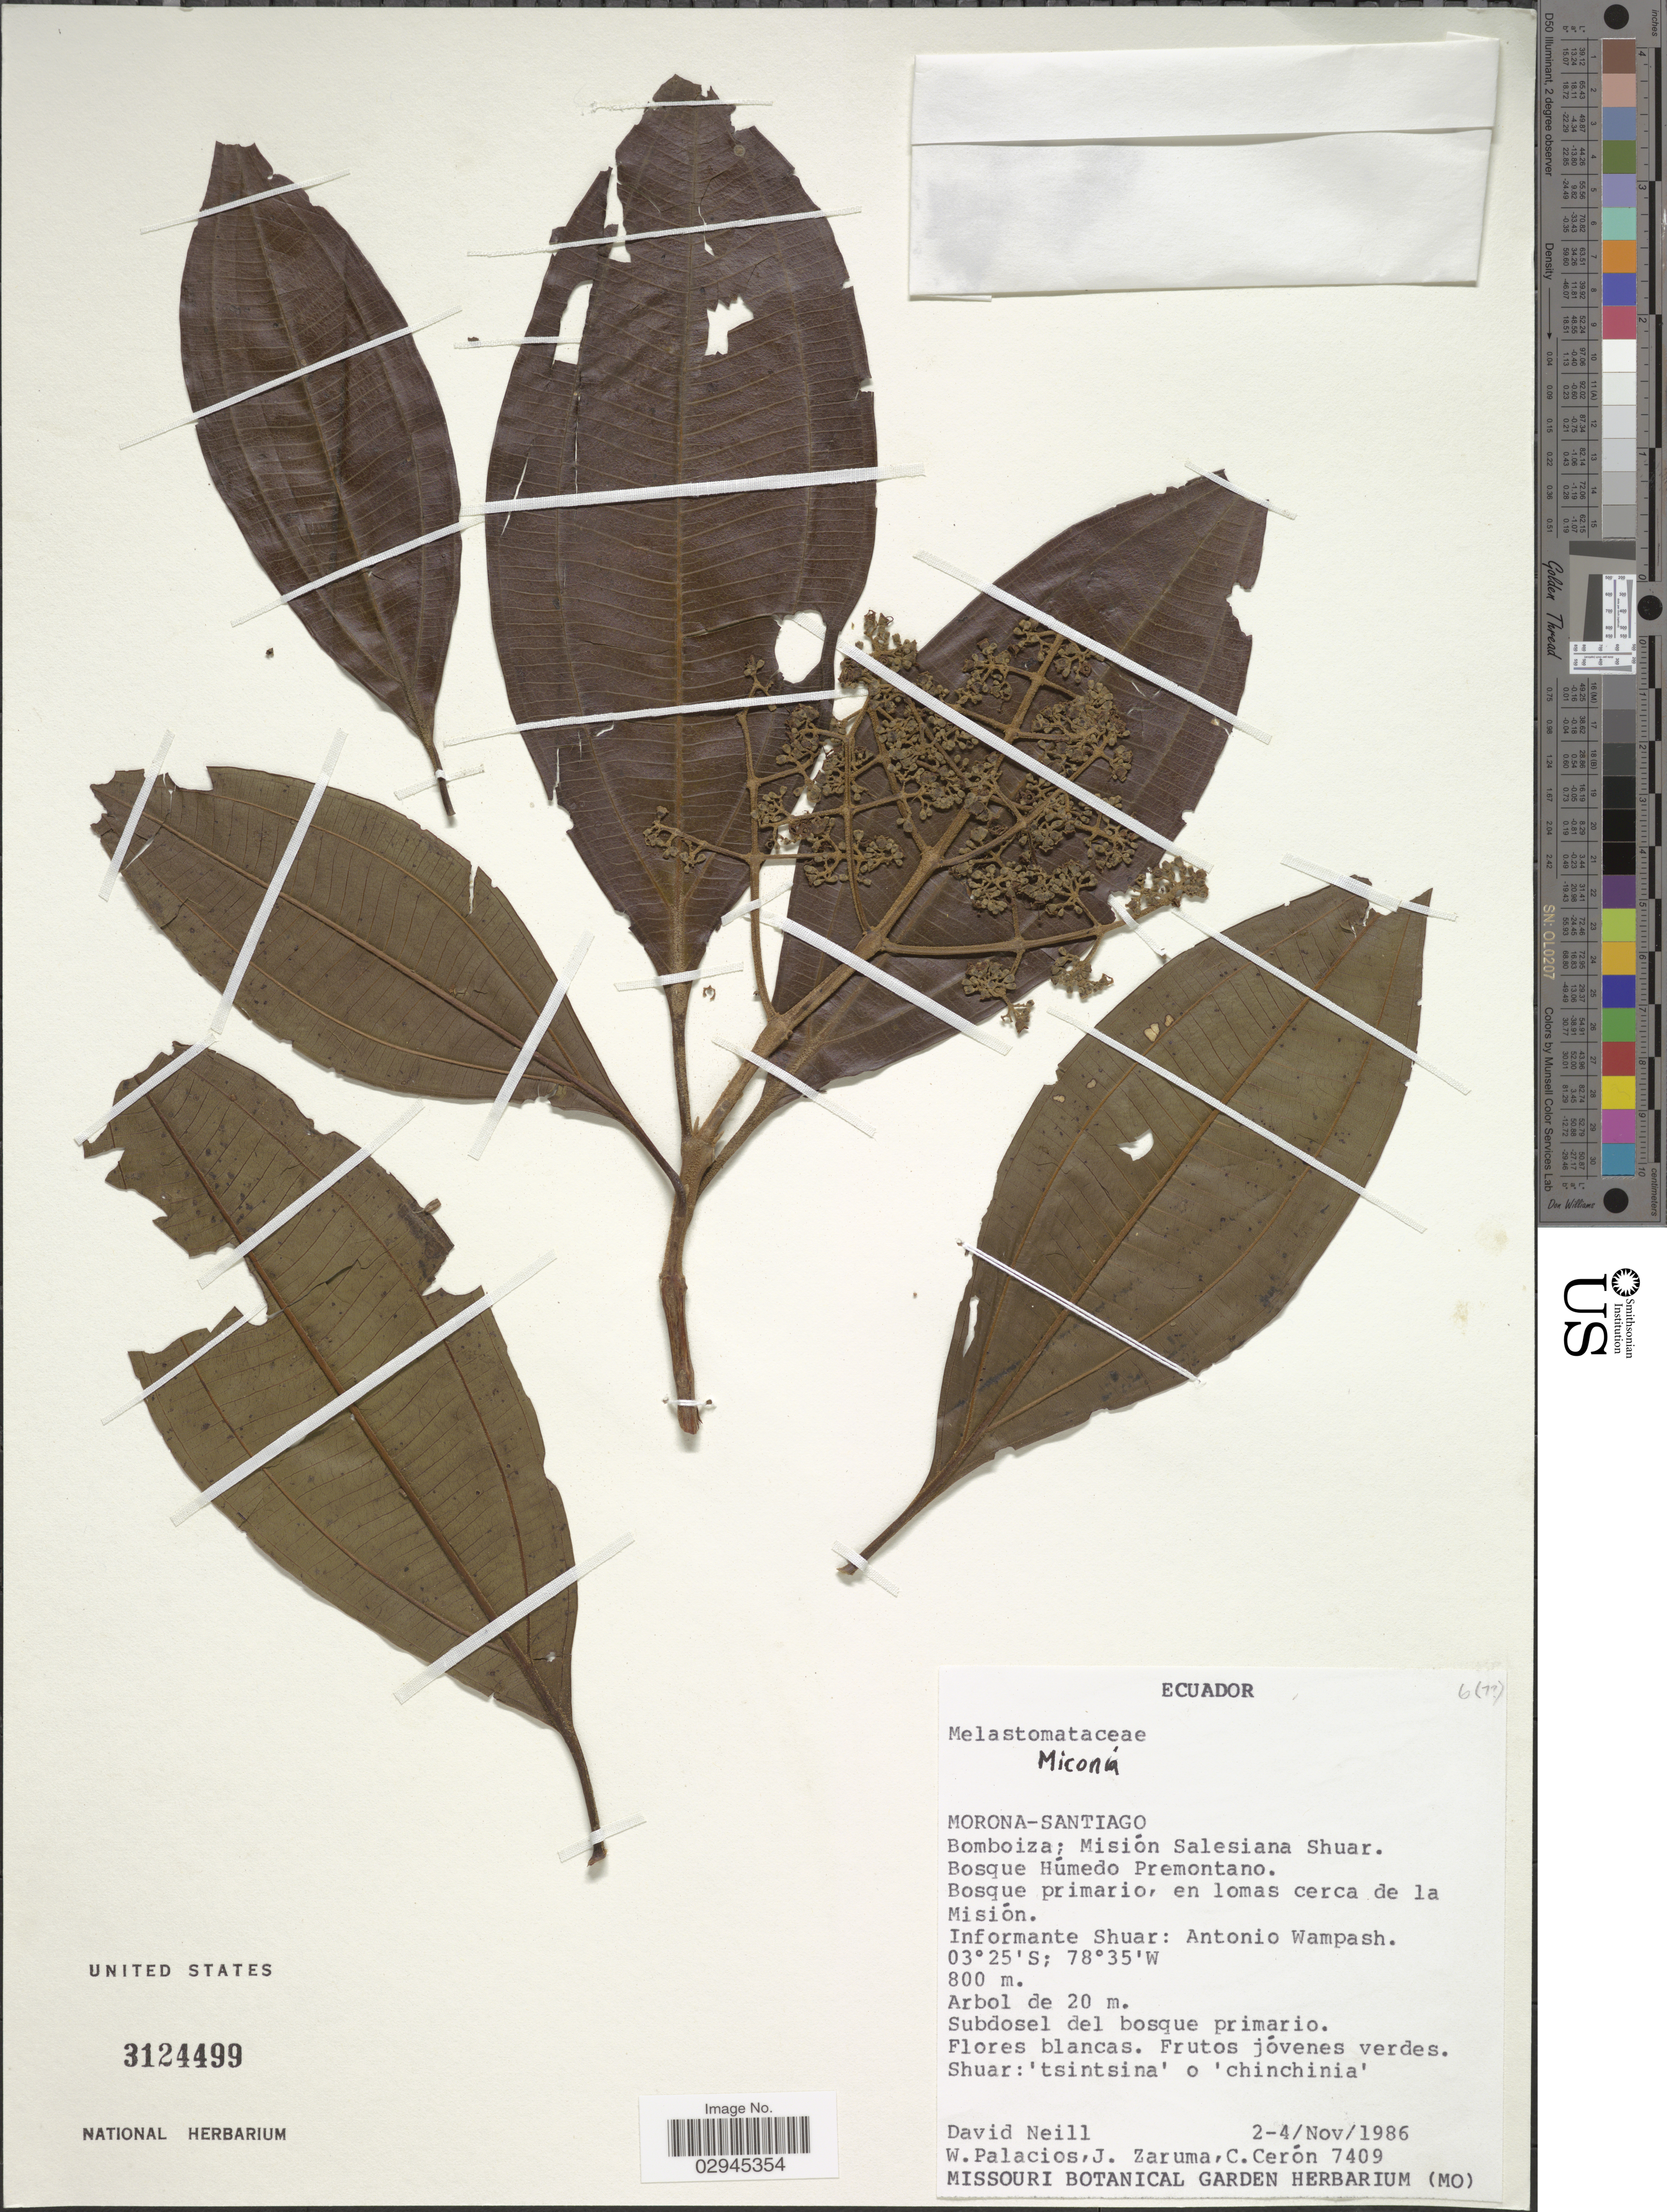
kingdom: Plantae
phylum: Tracheophyta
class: Magnoliopsida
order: Myrtales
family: Melastomataceae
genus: Miconia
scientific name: Miconia sp.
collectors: D. Neill, W. Palacios, J. Zaruma & C. E. Cerón M.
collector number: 7409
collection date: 1986-11-02/1986-11-04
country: Ecuador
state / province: Morona-Santiago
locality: Bomboiza; Misión Salesiana Shuar. Bosque Húmedo Premontano. Bosque primario, en lomas cerca de la Misión. Informante Shuar: Antonio Wampash.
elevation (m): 800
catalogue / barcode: US 3124499